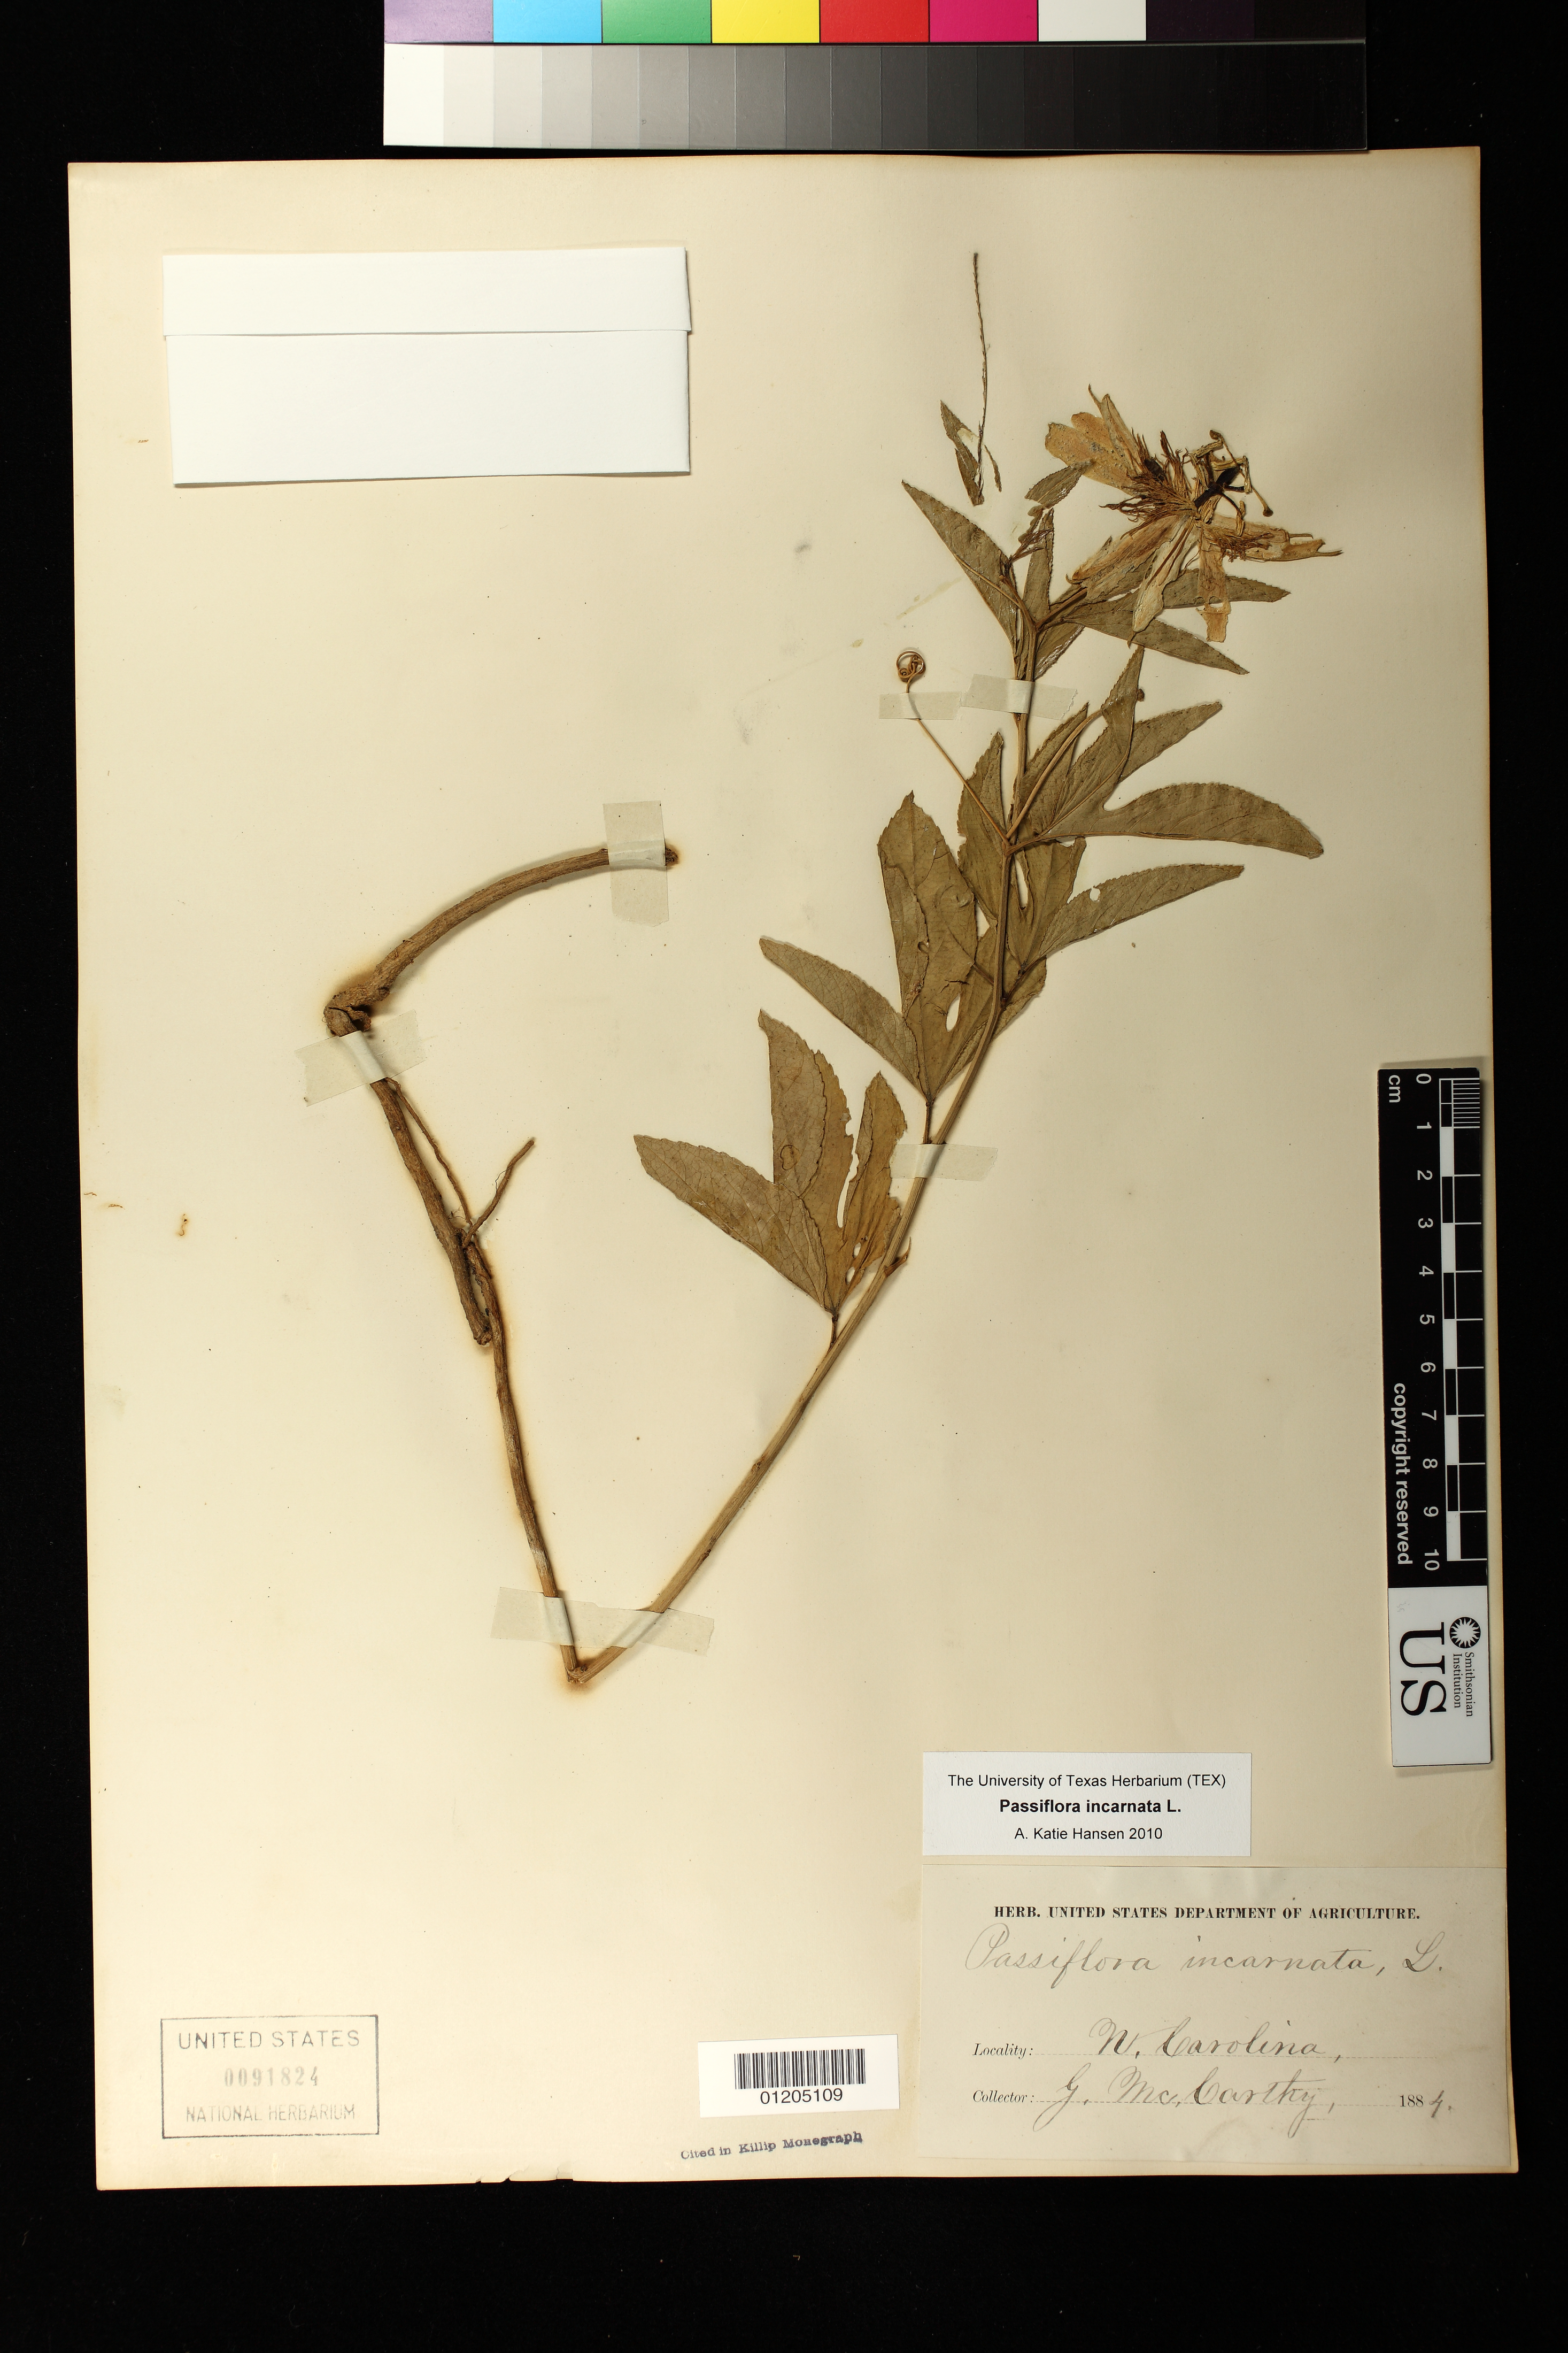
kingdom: Plantae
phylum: Tracheophyta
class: Magnoliopsida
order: Malpighiales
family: Passifloraceae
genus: Passiflora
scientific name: Passiflora incarnata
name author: L.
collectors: G. McCarthy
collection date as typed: Apr 1888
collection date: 1888-04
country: United States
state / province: North Carolina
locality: Near Wilmington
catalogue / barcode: US 91824